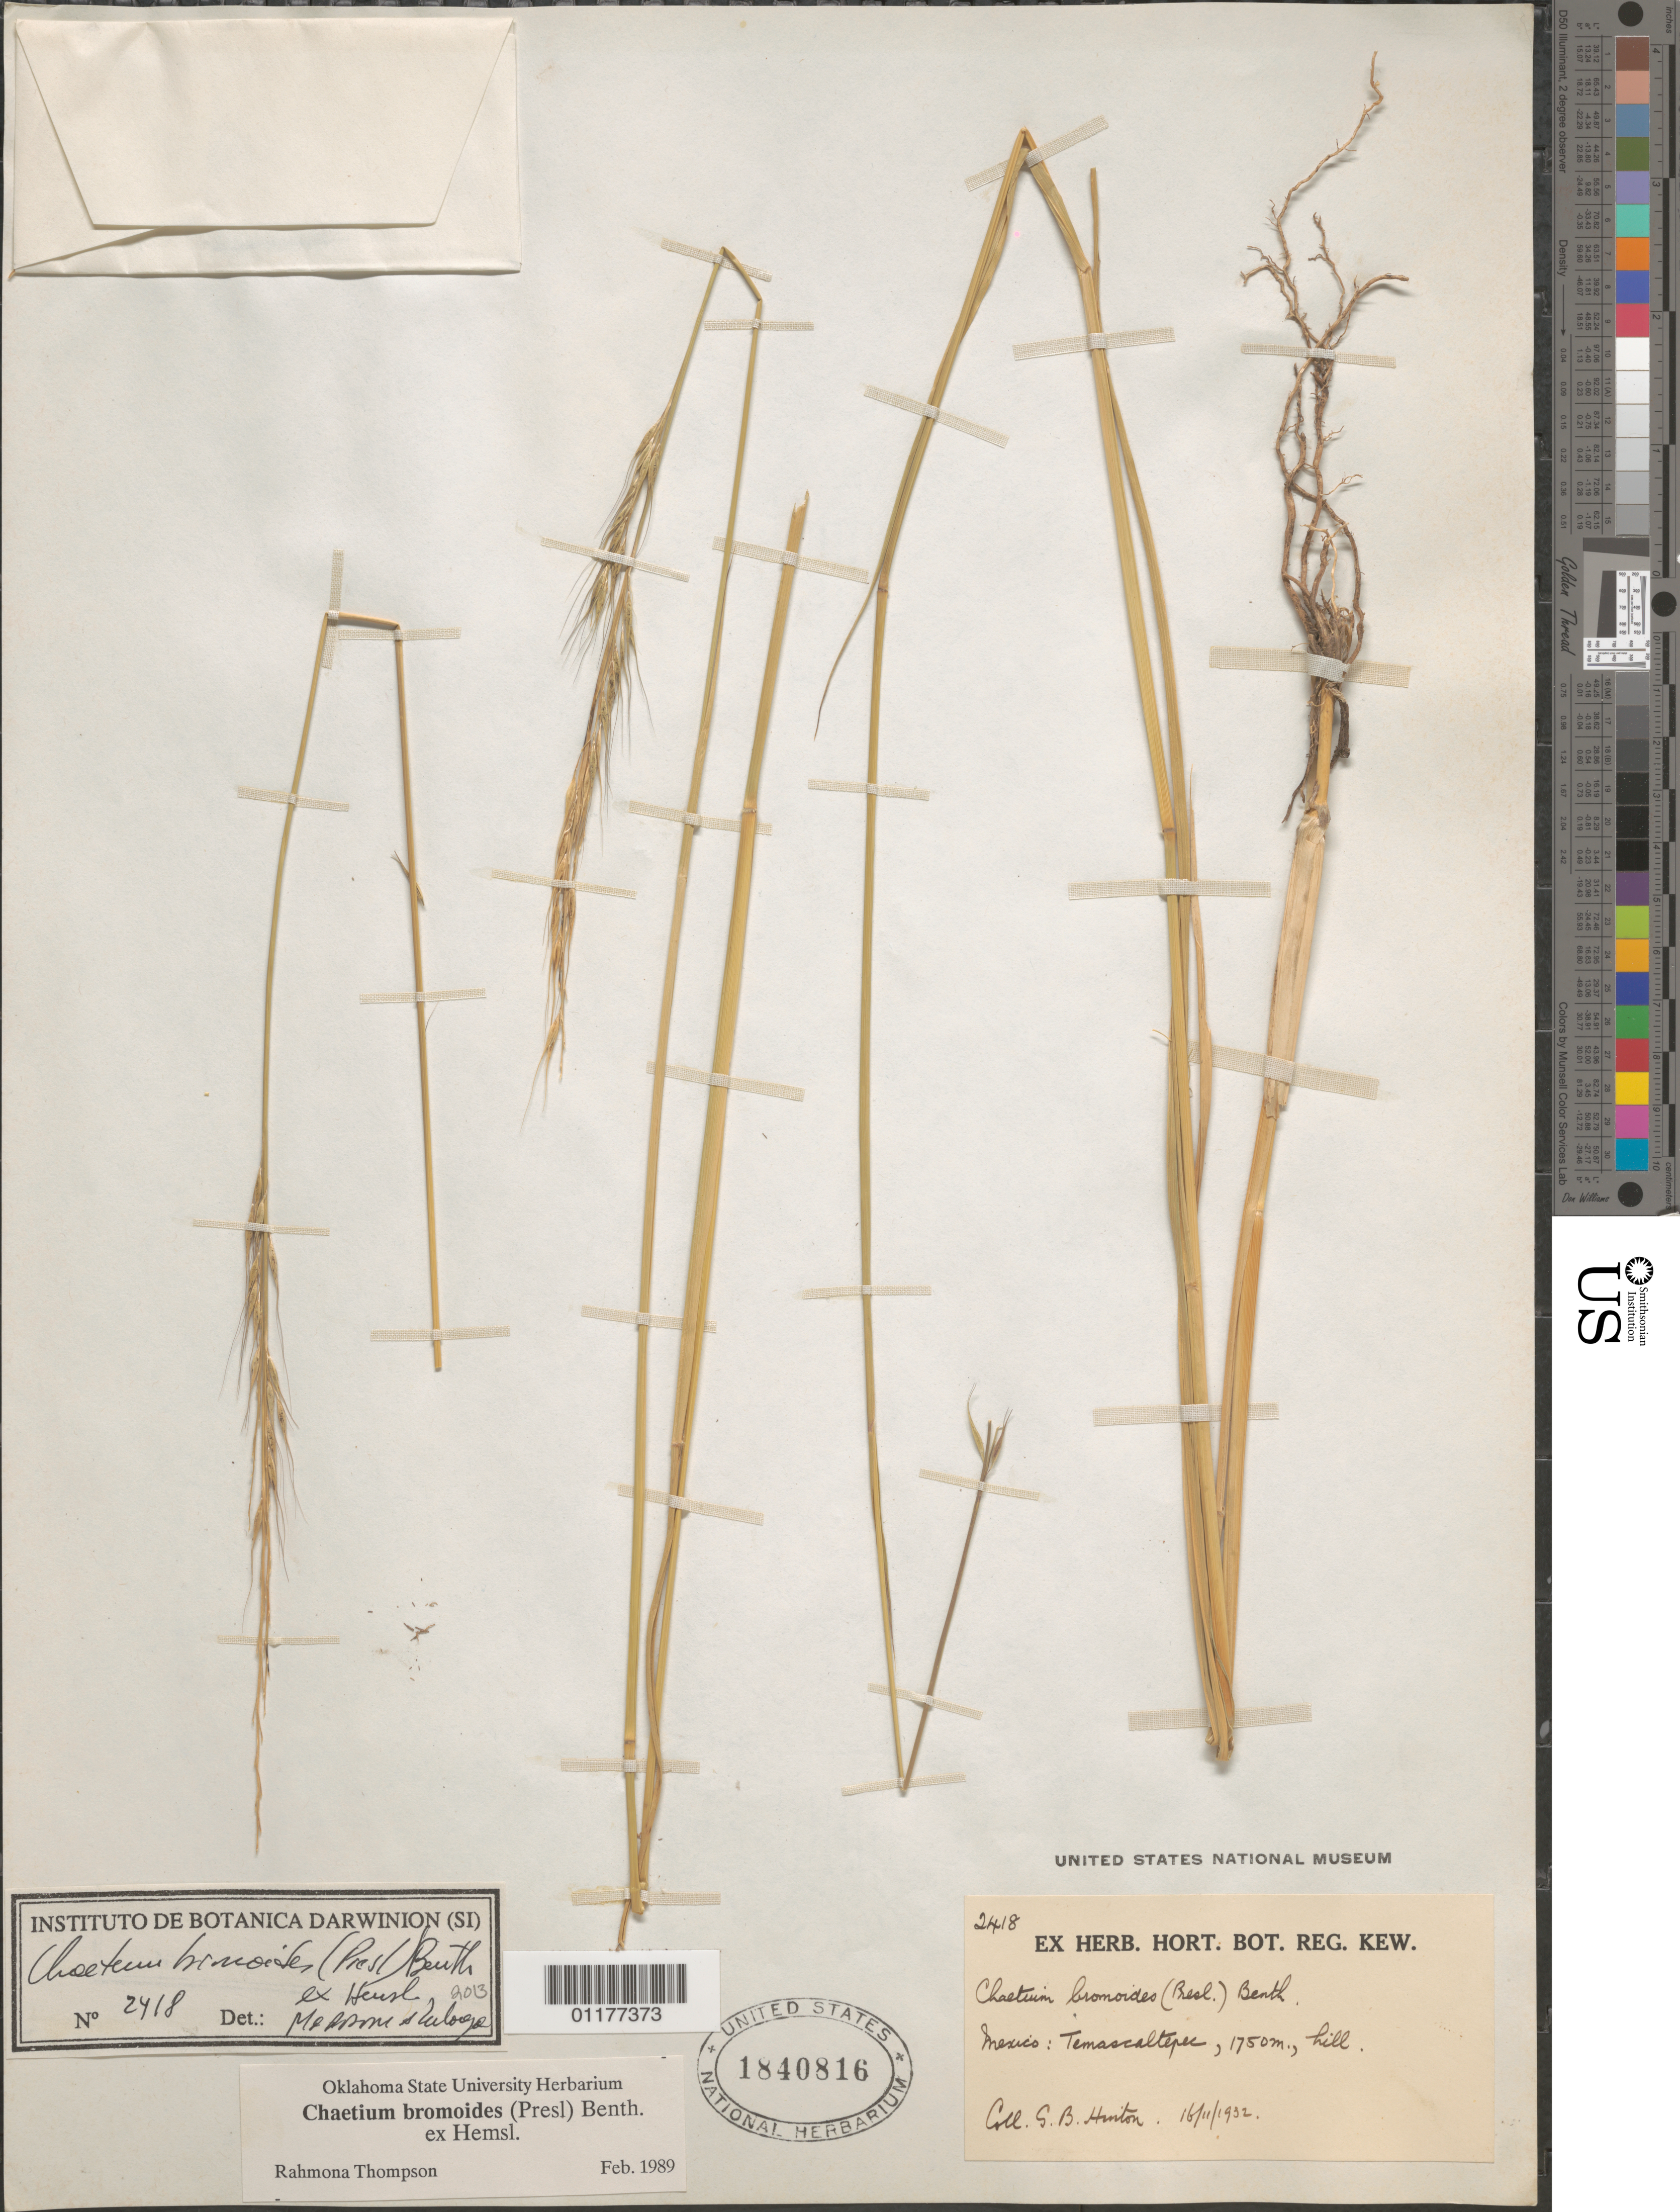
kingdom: Plantae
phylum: Tracheophyta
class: Liliopsida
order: Poales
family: Poaceae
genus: Chaetium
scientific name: Chaetium bromoides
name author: (J. Presl) Benth. ex Hemsl.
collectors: G. B. Hinton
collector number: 2418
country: Mexico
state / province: México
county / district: Temascaltepec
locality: Temascaltepec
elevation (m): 1750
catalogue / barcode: US 1840816